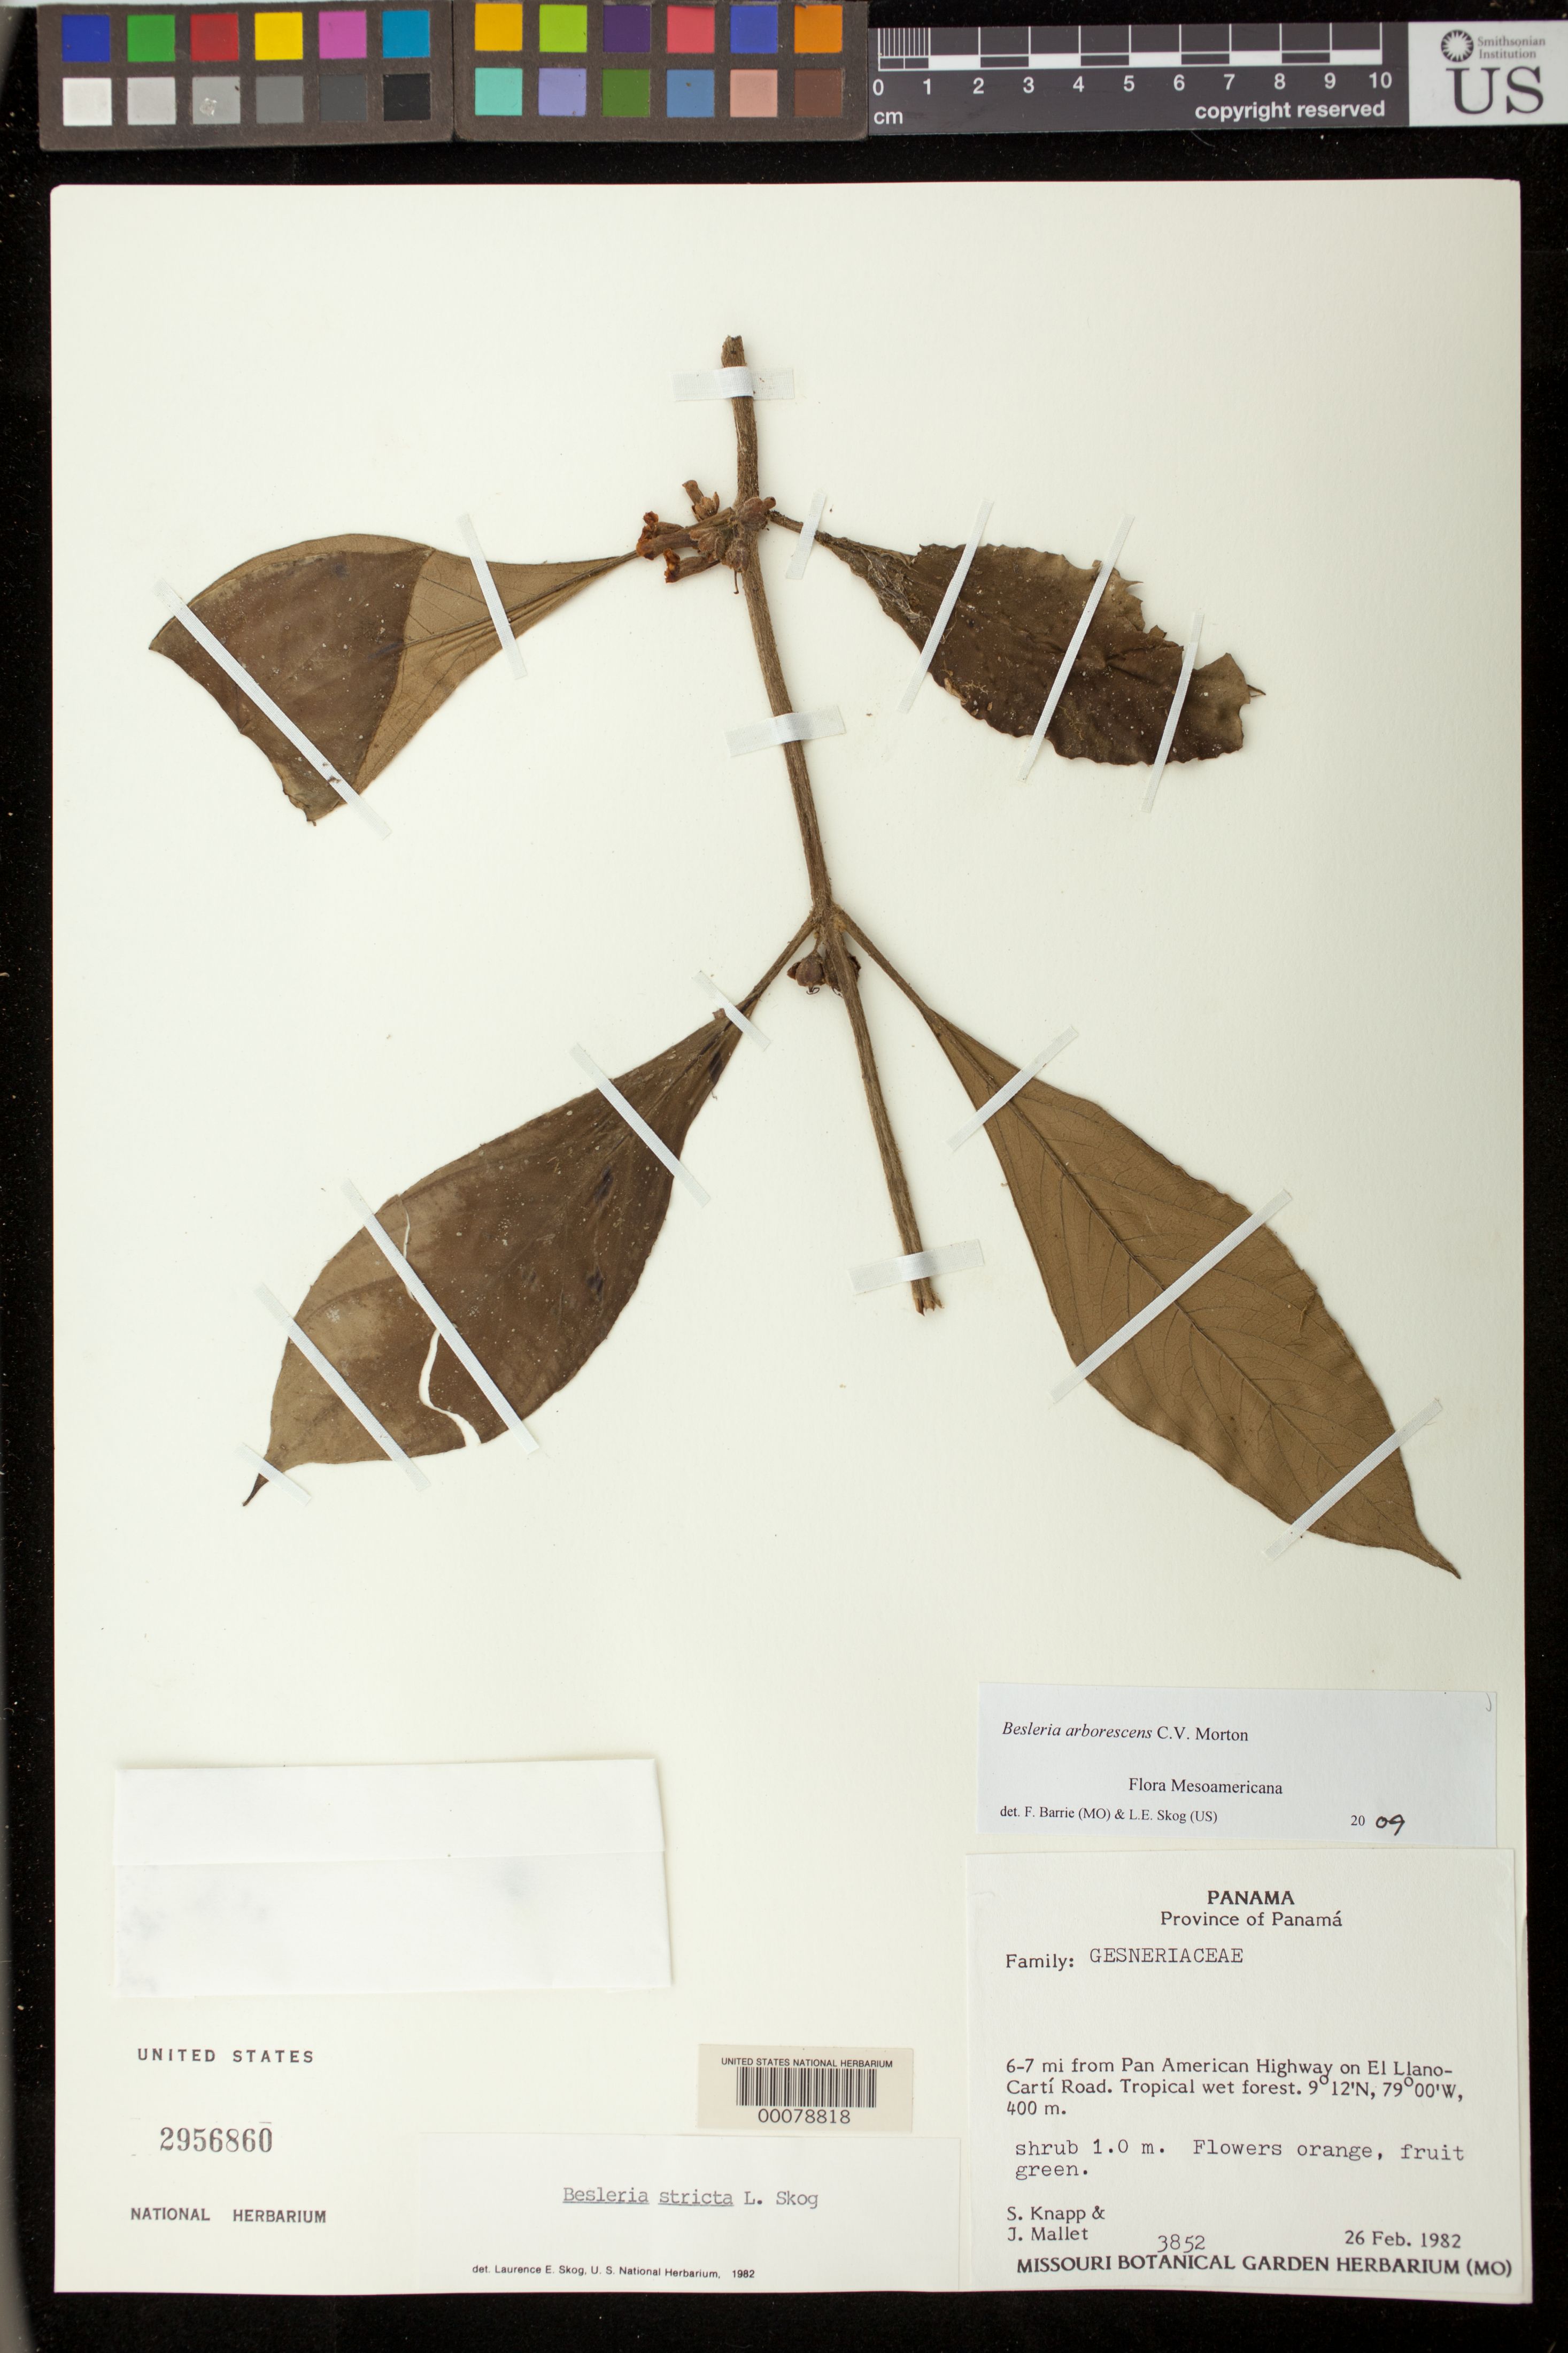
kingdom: Plantae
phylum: Tracheophyta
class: Magnoliopsida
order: Lamiales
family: Gesneriaceae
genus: Besleria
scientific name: Besleria arborescens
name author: C.V. Morton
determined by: Barrie, F. R.; Skog, Laurence E.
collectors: S. Knapp & J. Mallet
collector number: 3852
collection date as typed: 26 Feb 1982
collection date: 1982-02-26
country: Panama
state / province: Panamá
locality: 6-7 mi from Pan American highway on El Llano-Carti road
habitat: Tropical wet forest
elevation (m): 400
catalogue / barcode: US 2956860